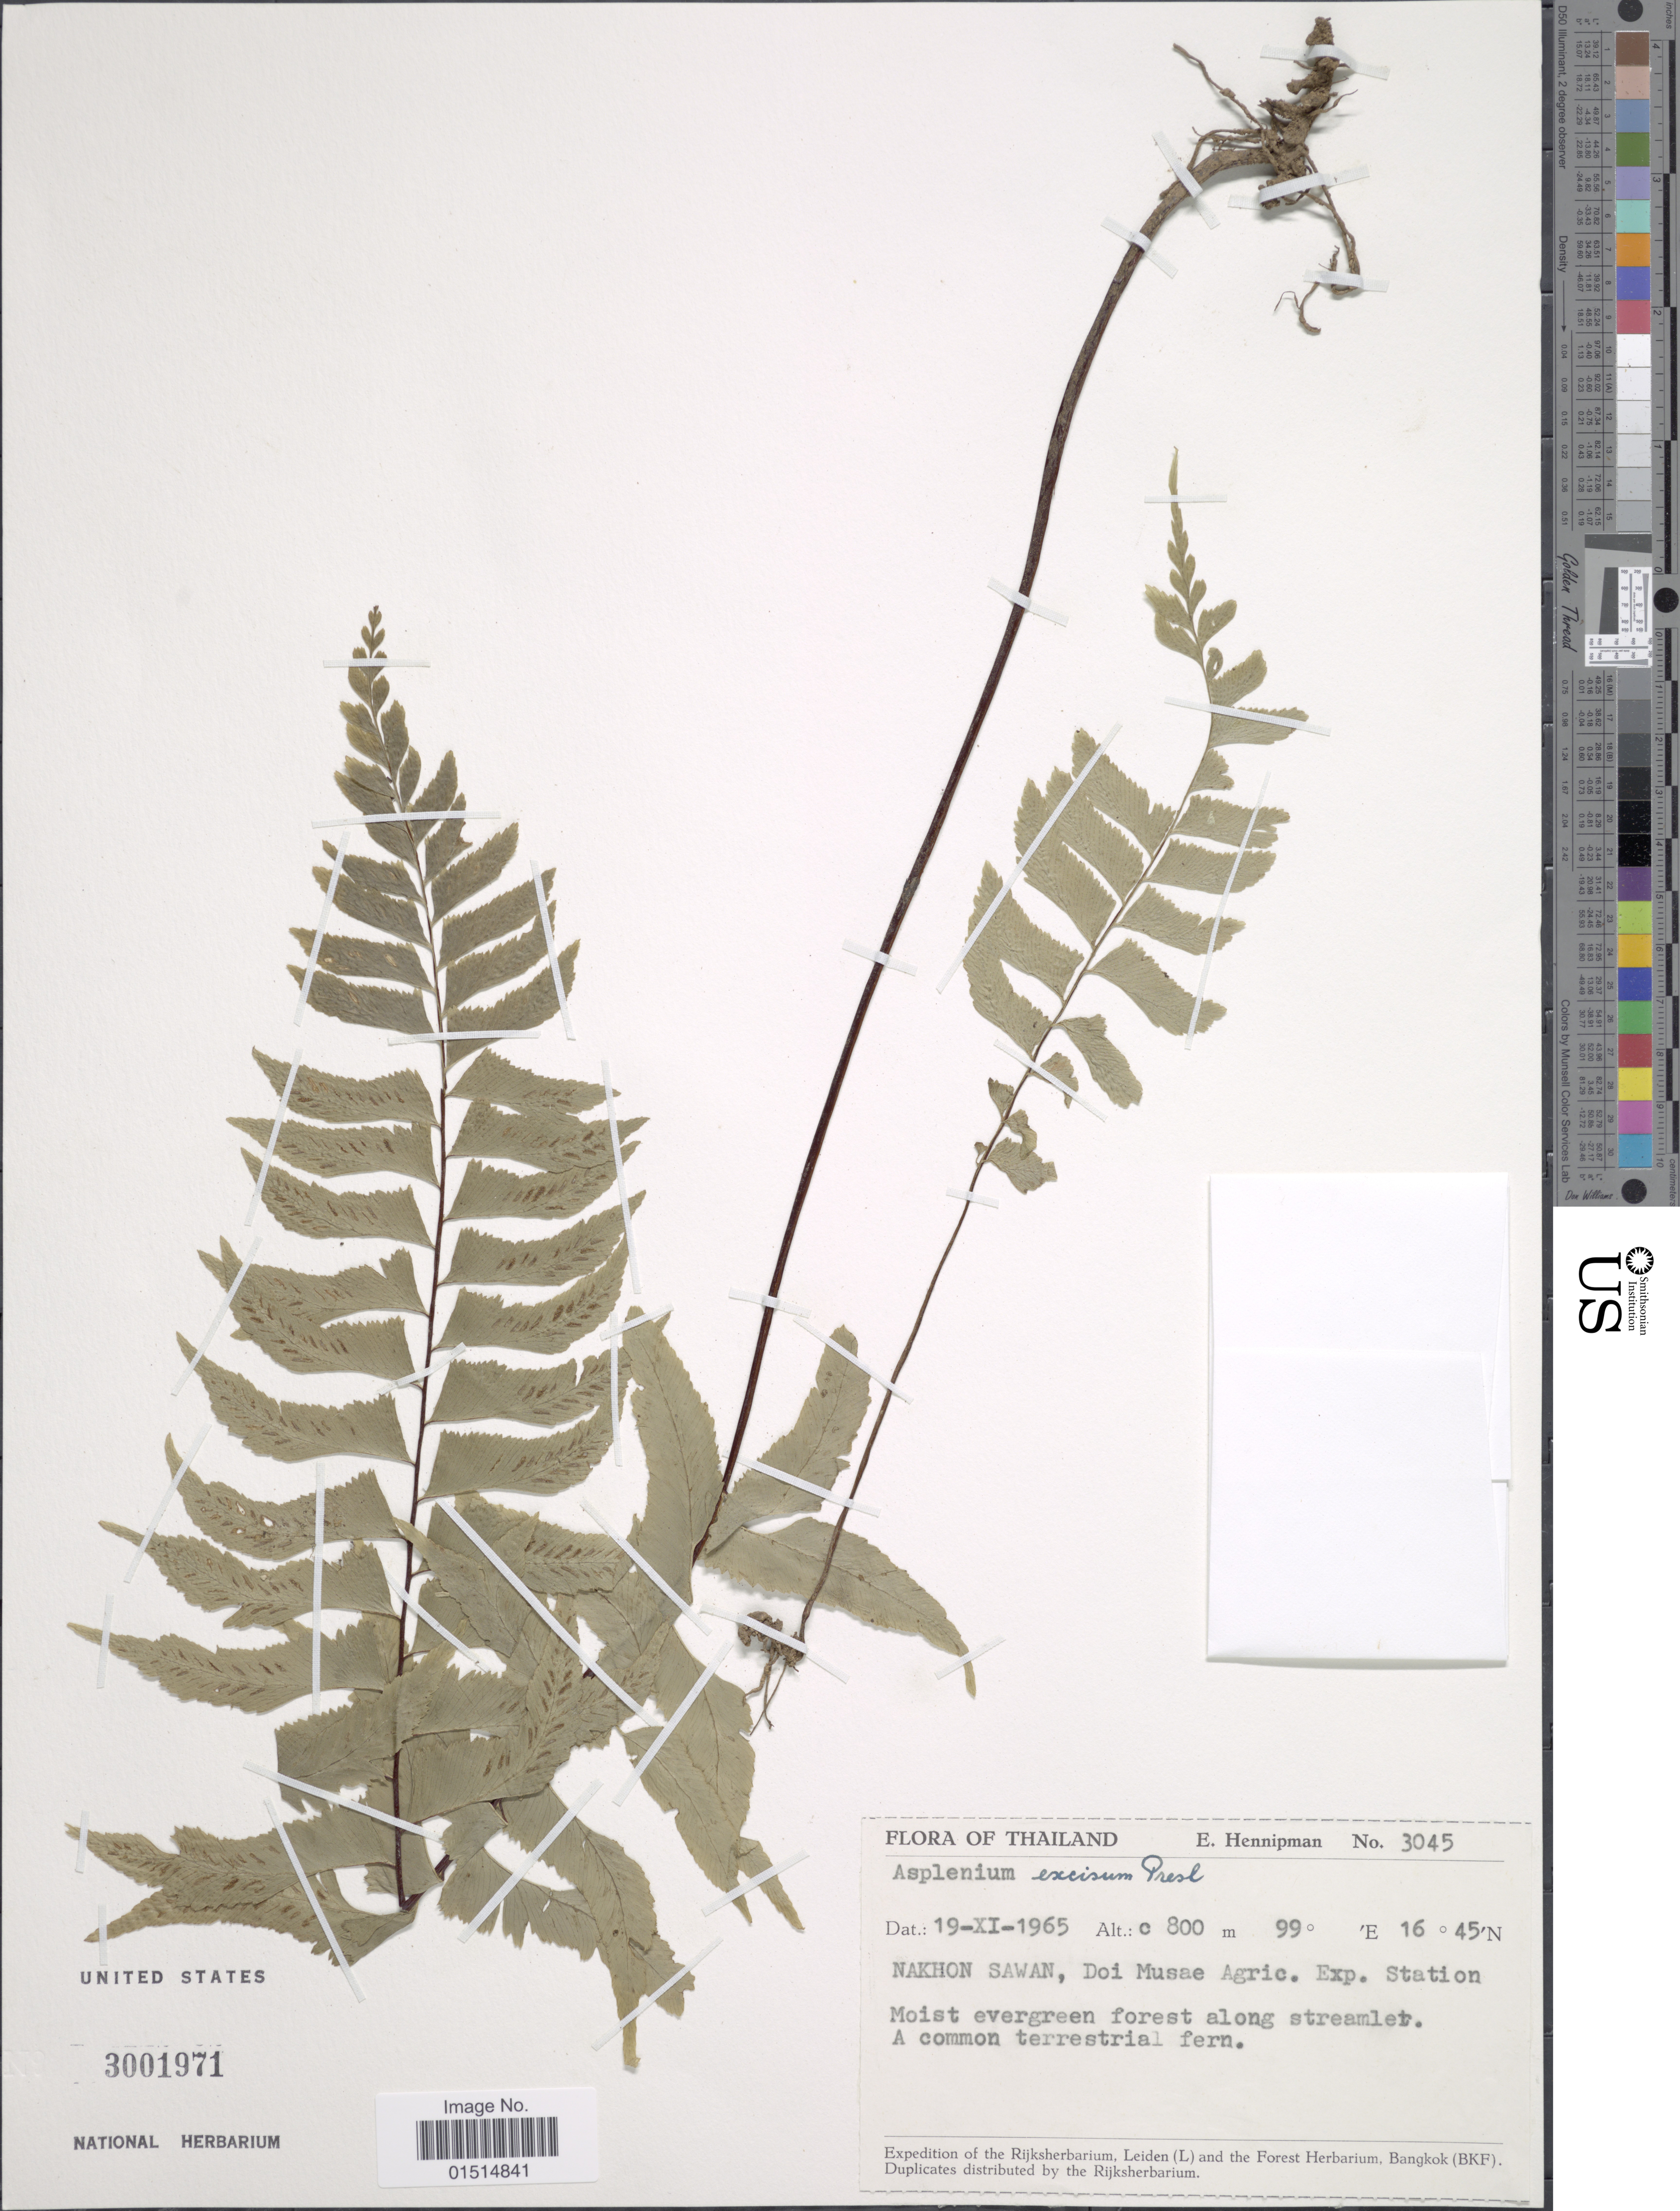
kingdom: Plantae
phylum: Tracheophyta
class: Polypodiopsida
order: Polypodiales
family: Aspleniaceae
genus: Hymenasplenium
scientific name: Hymenasplenium excisum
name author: C. Presl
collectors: E. Hennipman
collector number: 3045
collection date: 1965-11-19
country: Thailand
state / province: Nakhon Sawan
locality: Doi Musae Agric. Exp. Station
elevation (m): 800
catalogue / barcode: US 3001971